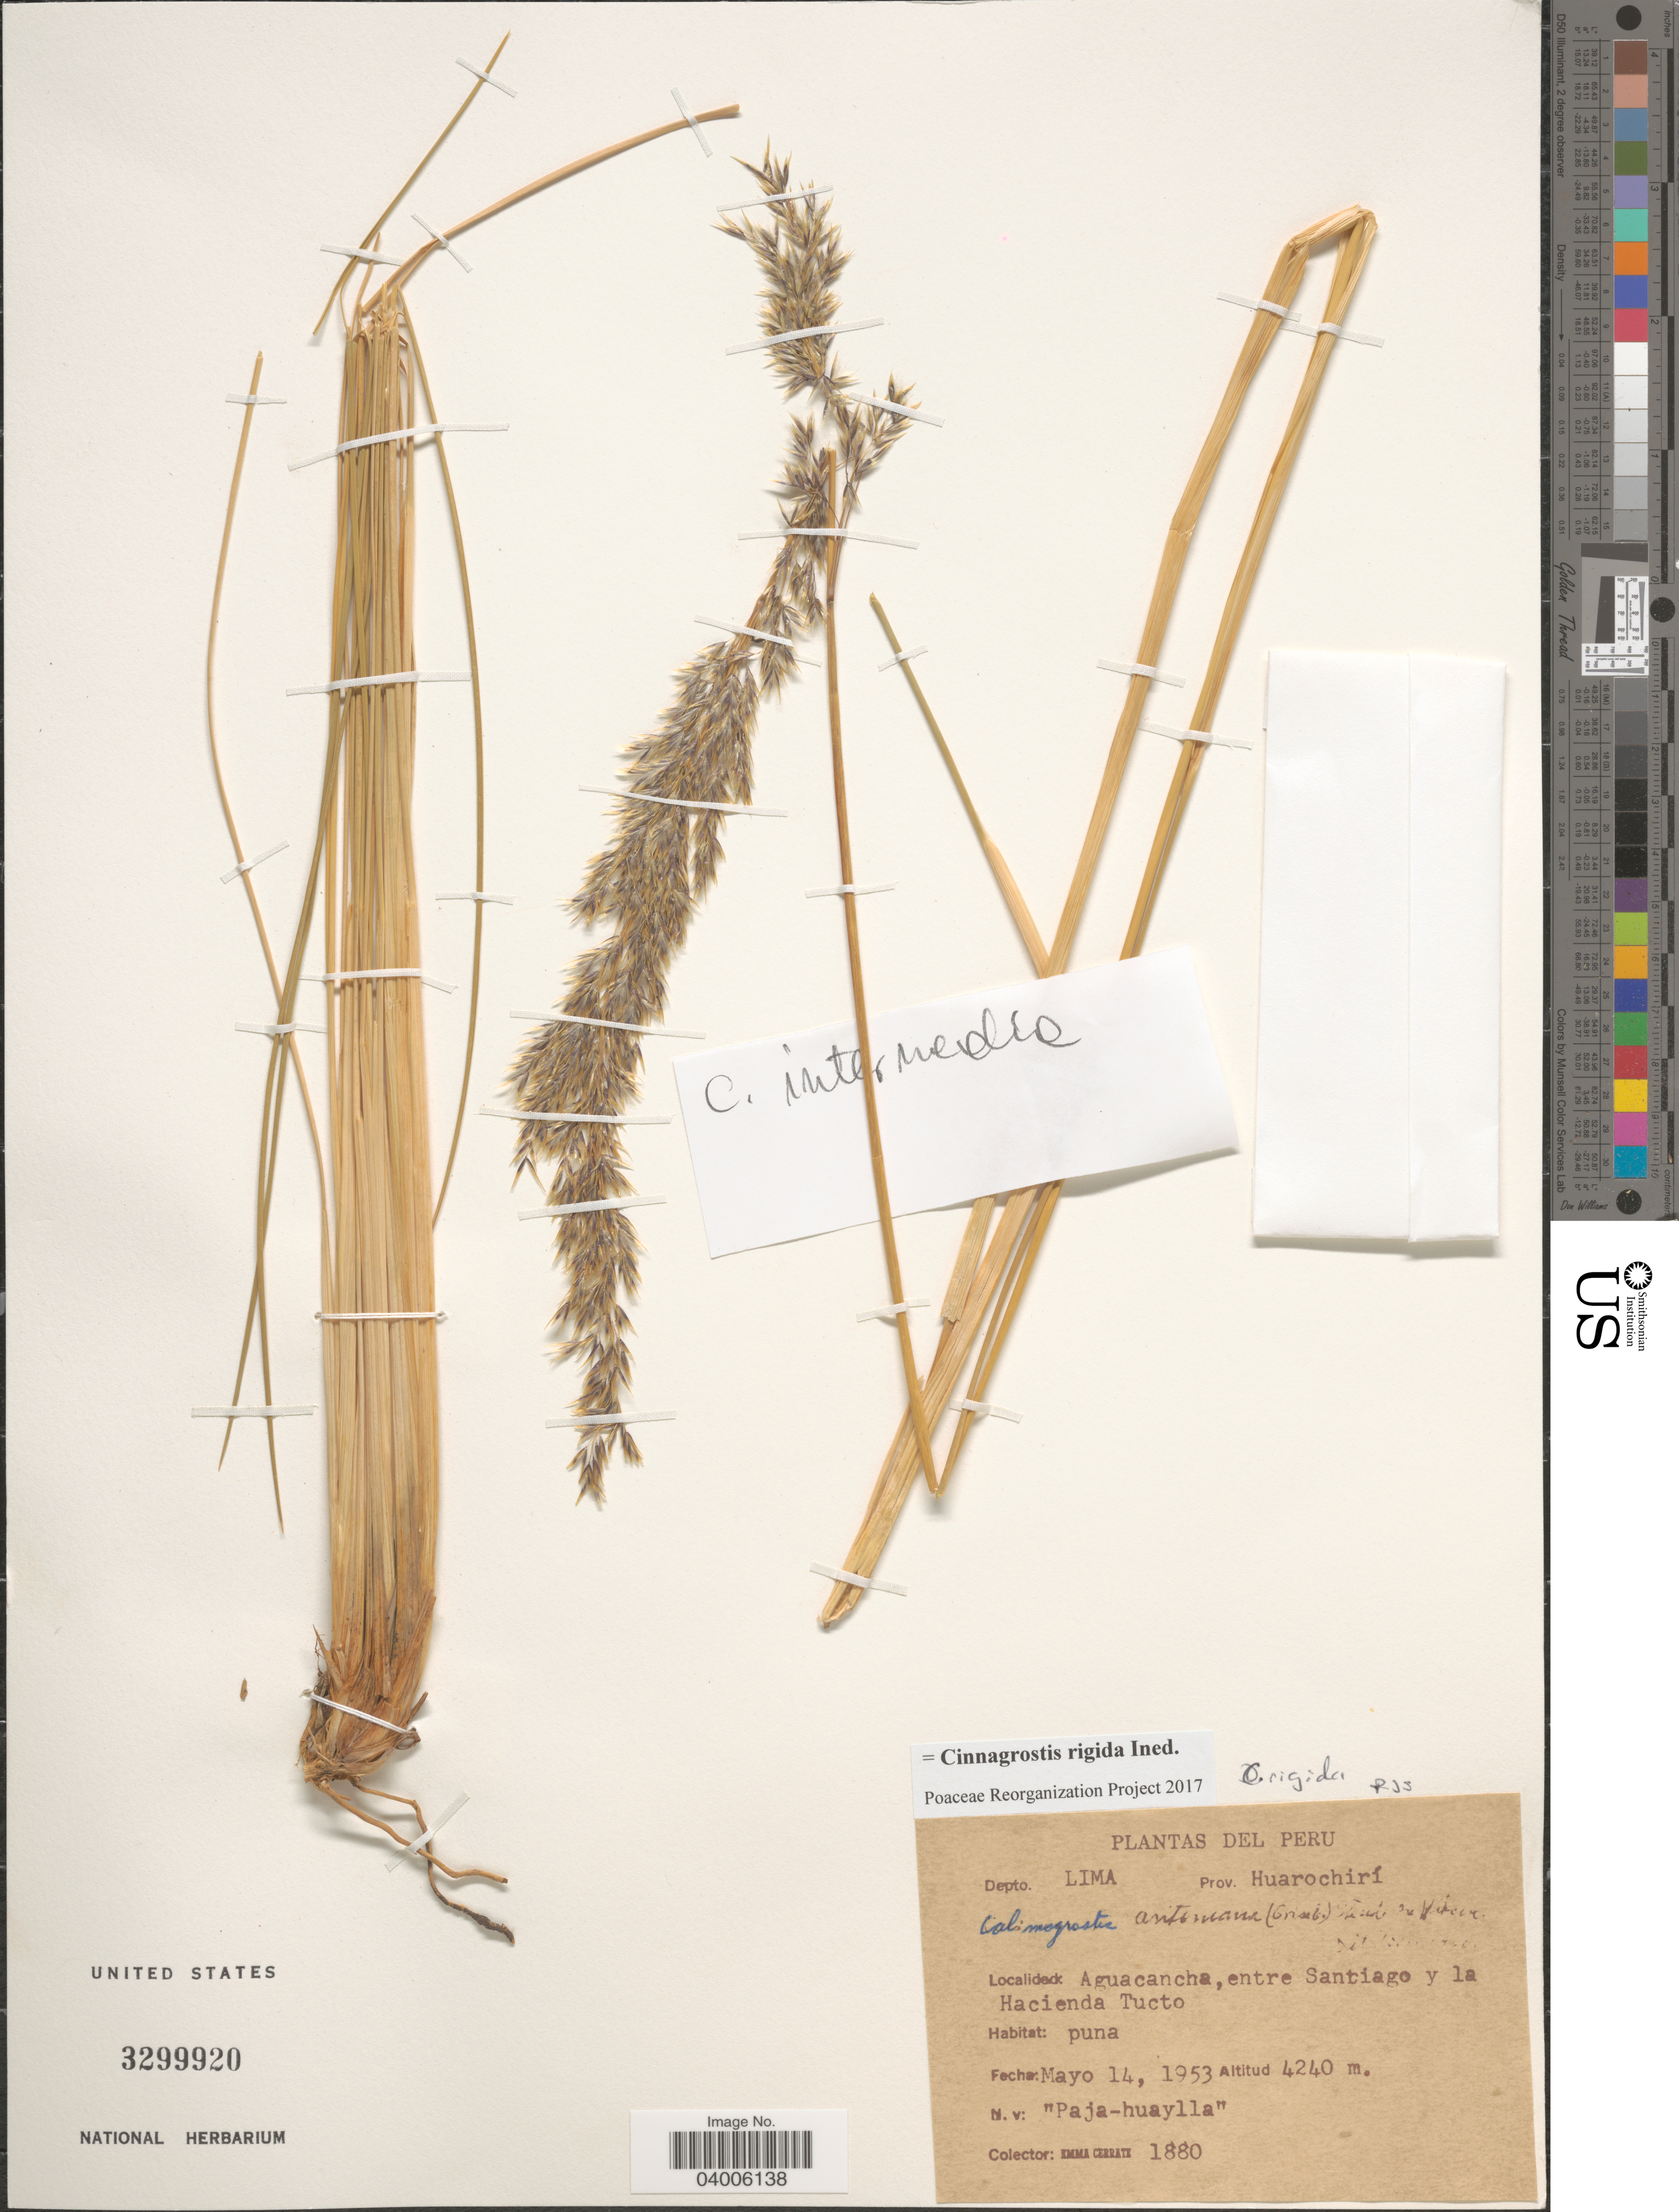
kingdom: Plantae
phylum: Tracheophyta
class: Liliopsida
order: Poales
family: Poaceae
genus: Cinnagrostis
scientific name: Cinnagrostis rigida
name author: (Kunth) P.M. Peterson et al.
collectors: E. Cerrate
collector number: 1880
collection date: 1953-05-14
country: Peru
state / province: Lima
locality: Depto. Lima. Prov. Huarachirí. Aguacancha, entre Santiago y la Hacienda Tucto.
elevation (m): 4240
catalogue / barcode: US 3299920